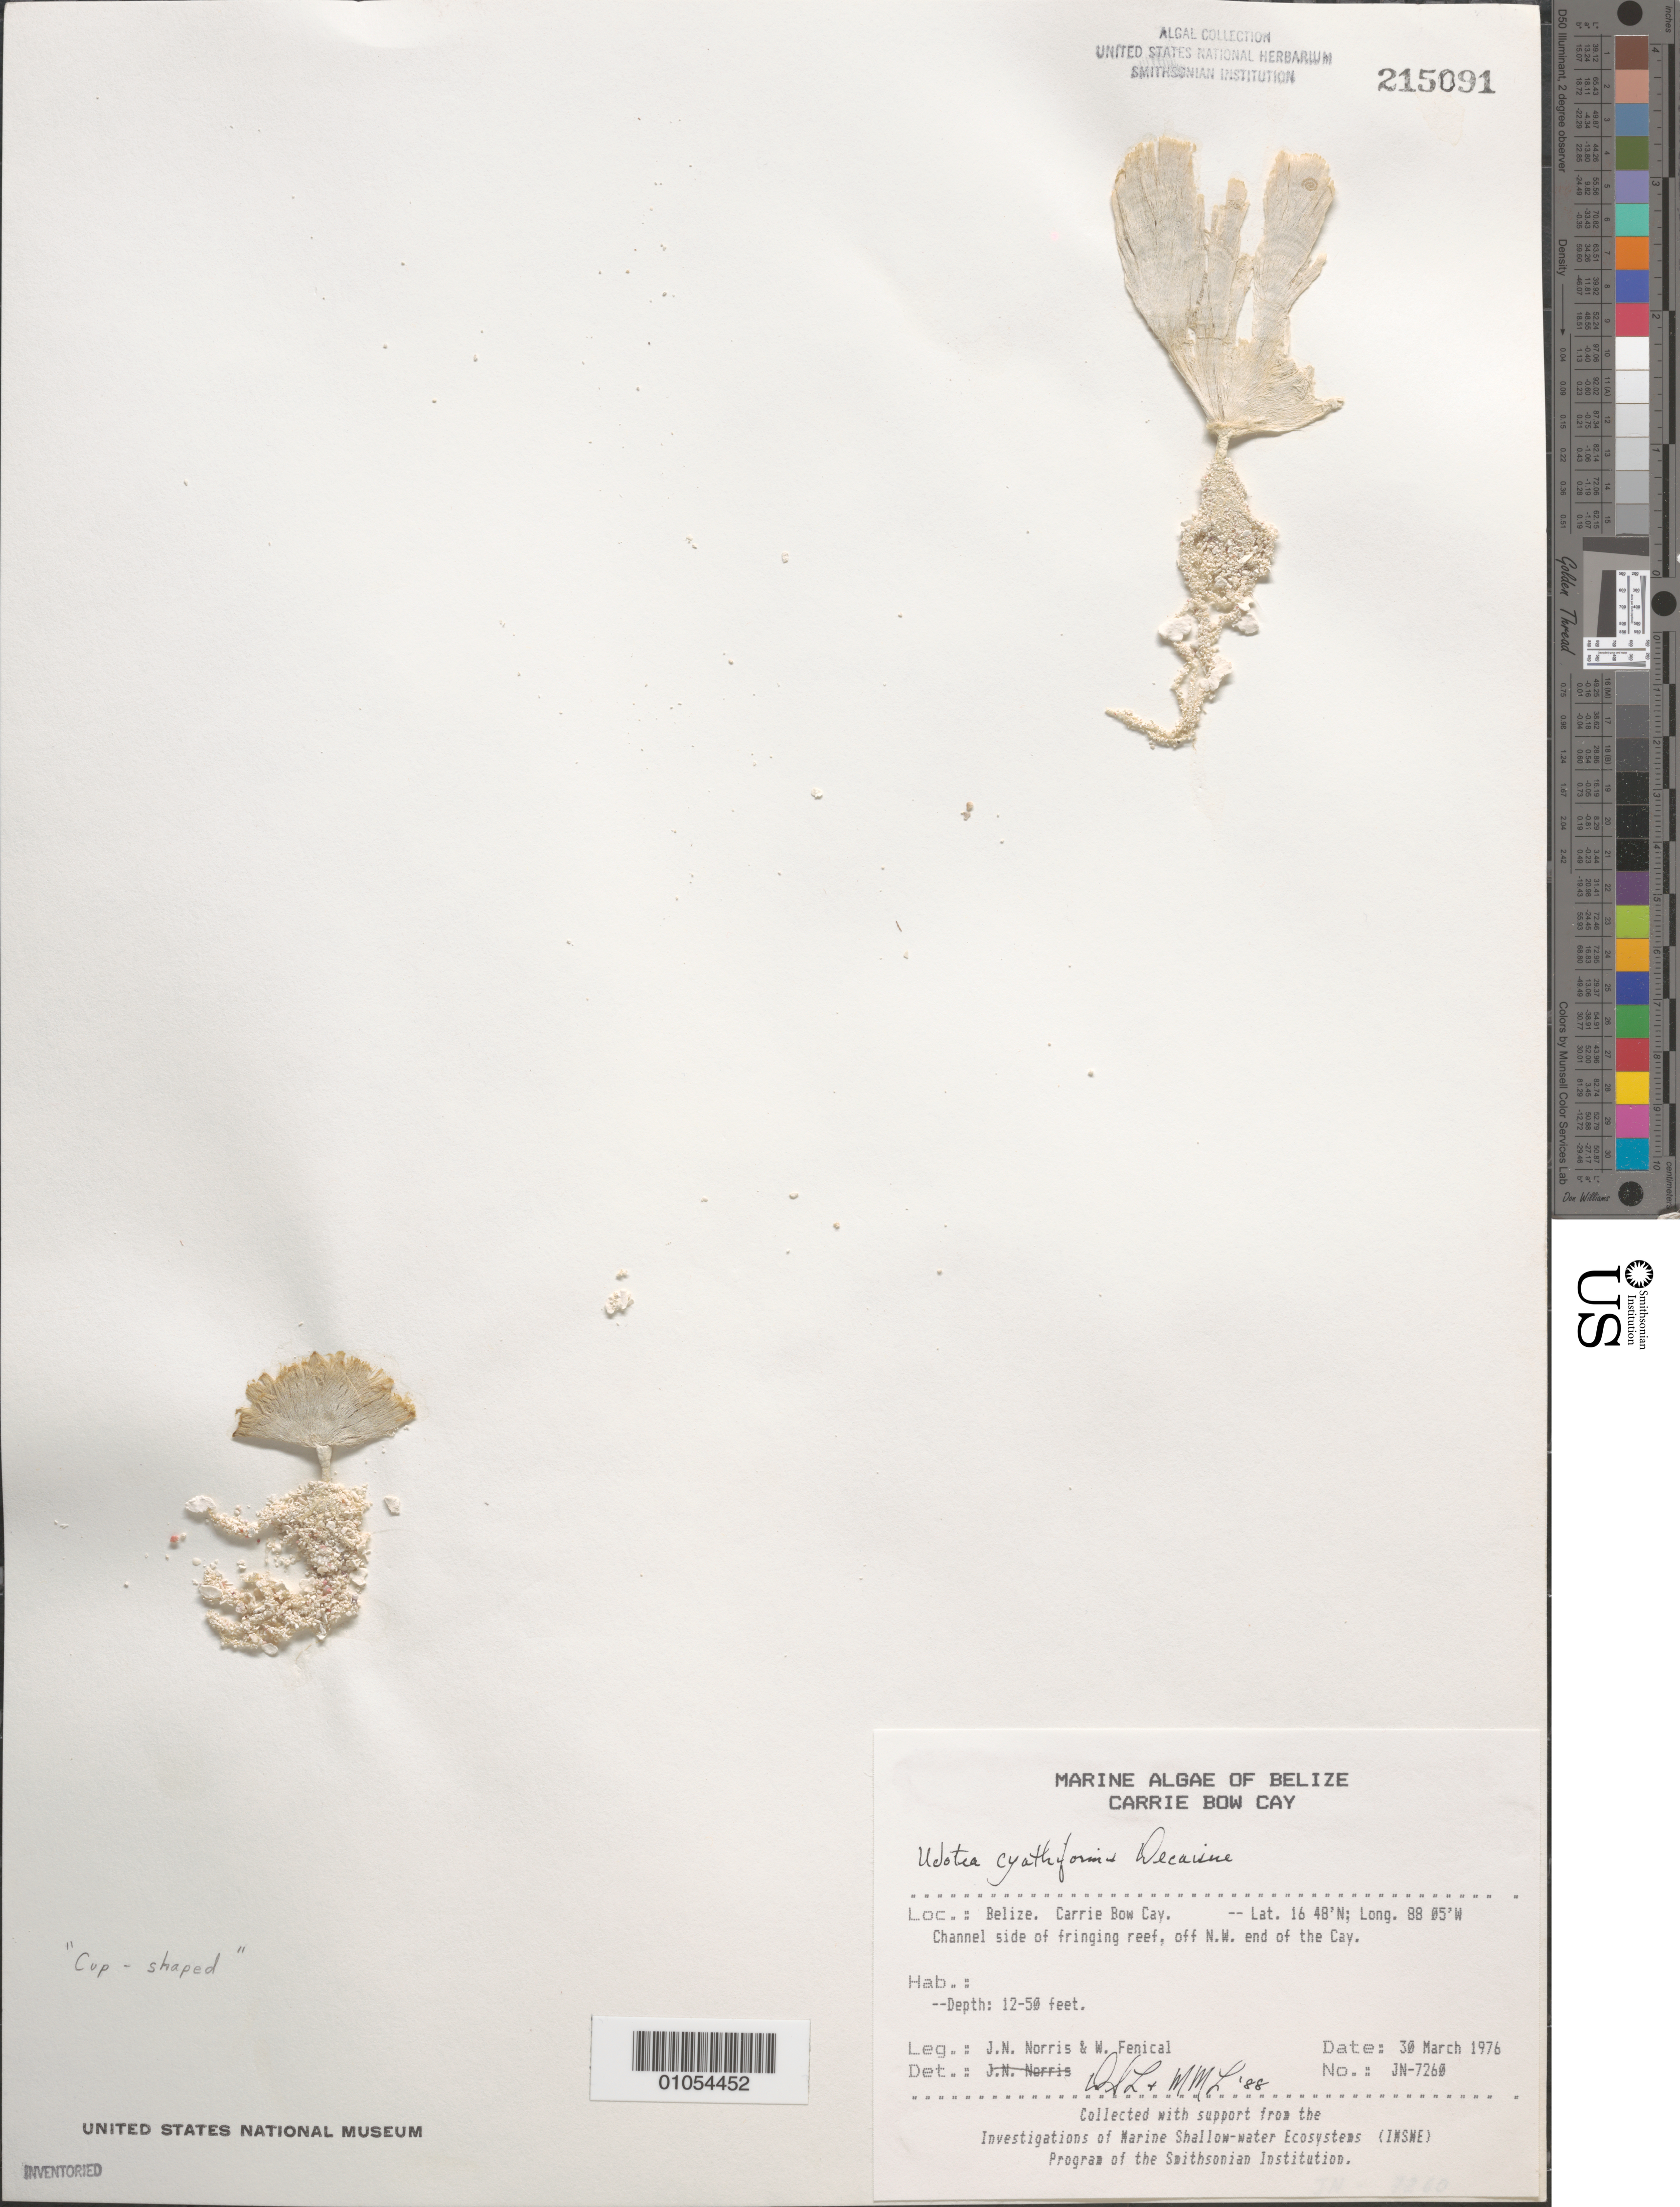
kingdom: Plantae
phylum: Chlorophyta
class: Ulvophyceae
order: Bryopsidales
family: Udoteaceae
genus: Udotea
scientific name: Udotea cyathiformis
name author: Decne.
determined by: Littler, D. S.; Littler, M. M.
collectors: J. N. Norris & W. Fenical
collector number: JN-7260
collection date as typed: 30 Mar 1976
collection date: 1976-03-30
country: Belize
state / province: Stann Creek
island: Carrie Bow Cay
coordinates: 16 48'N, 88 05'W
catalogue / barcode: US 215091